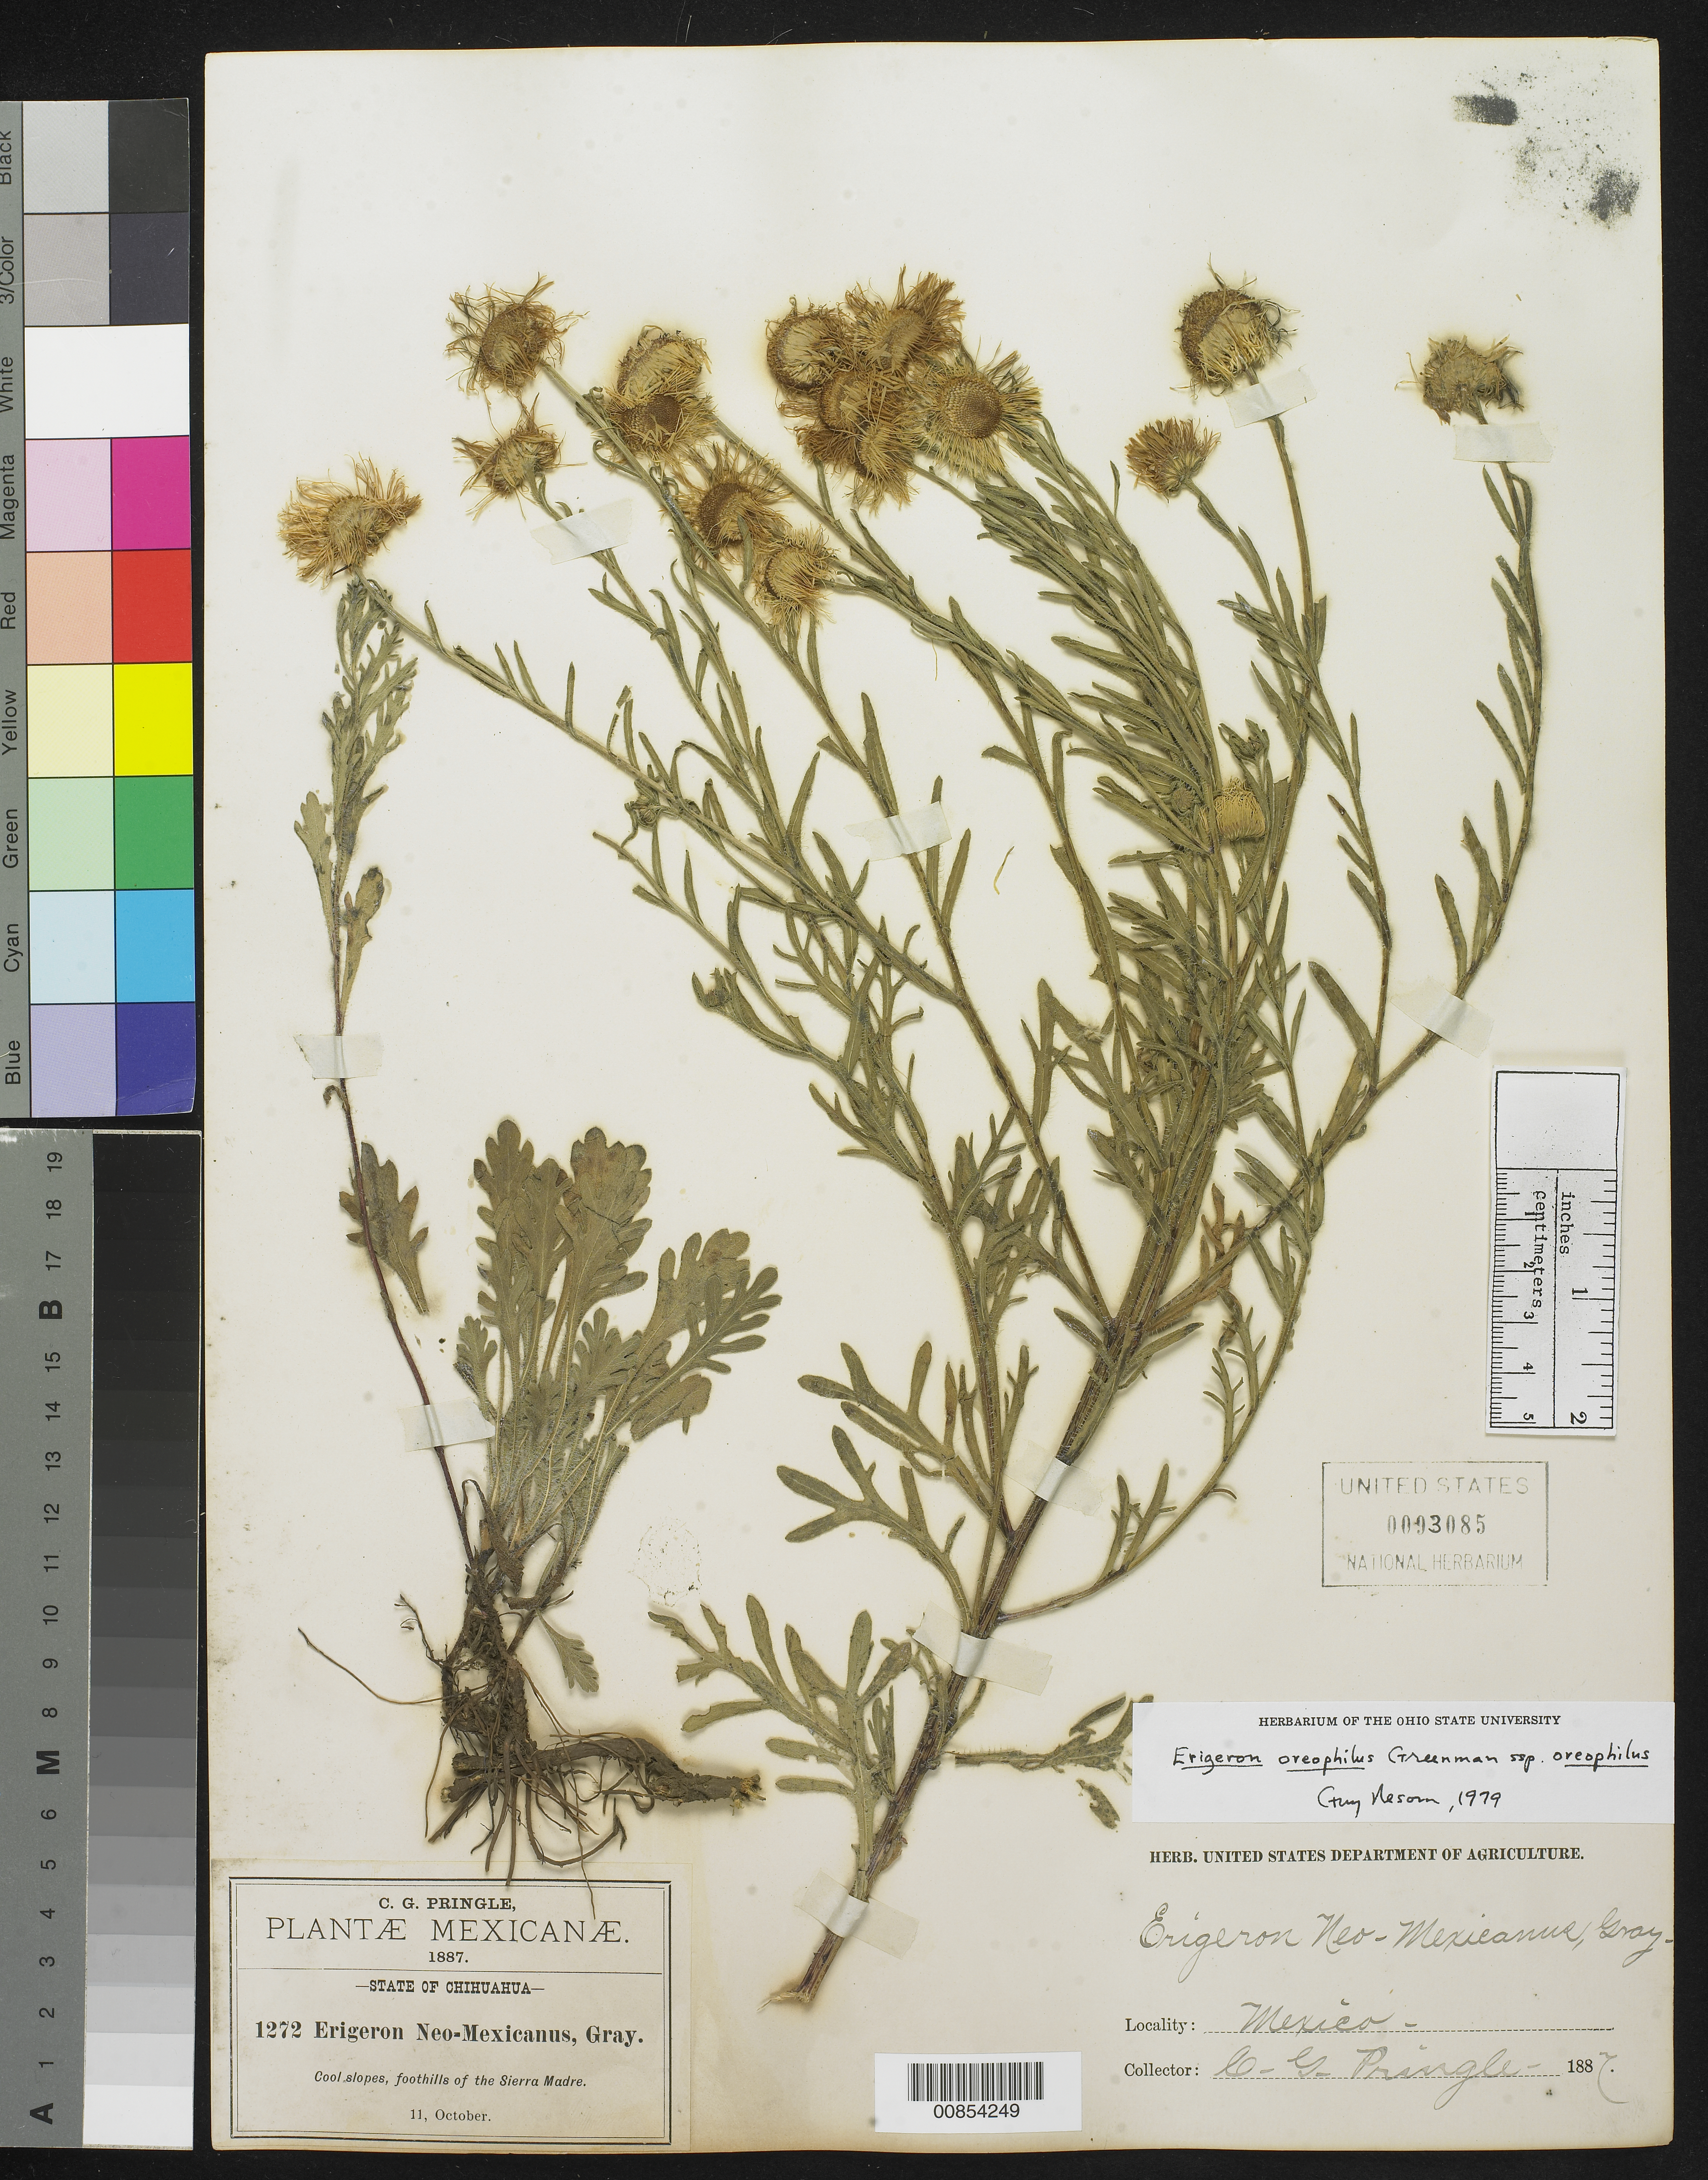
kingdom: Plantae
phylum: Tracheophyta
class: Magnoliopsida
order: Asterales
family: Asteraceae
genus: Erigeron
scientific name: Erigeron oreophilus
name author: Greenm.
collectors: C. G. Pringle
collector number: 1272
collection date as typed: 11 Oct 1887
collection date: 1887-10-11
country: Mexico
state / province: Chihuahua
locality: Foothills of the Sierra Madre, Chihuahua.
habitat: Cool slopes.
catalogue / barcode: US 93085